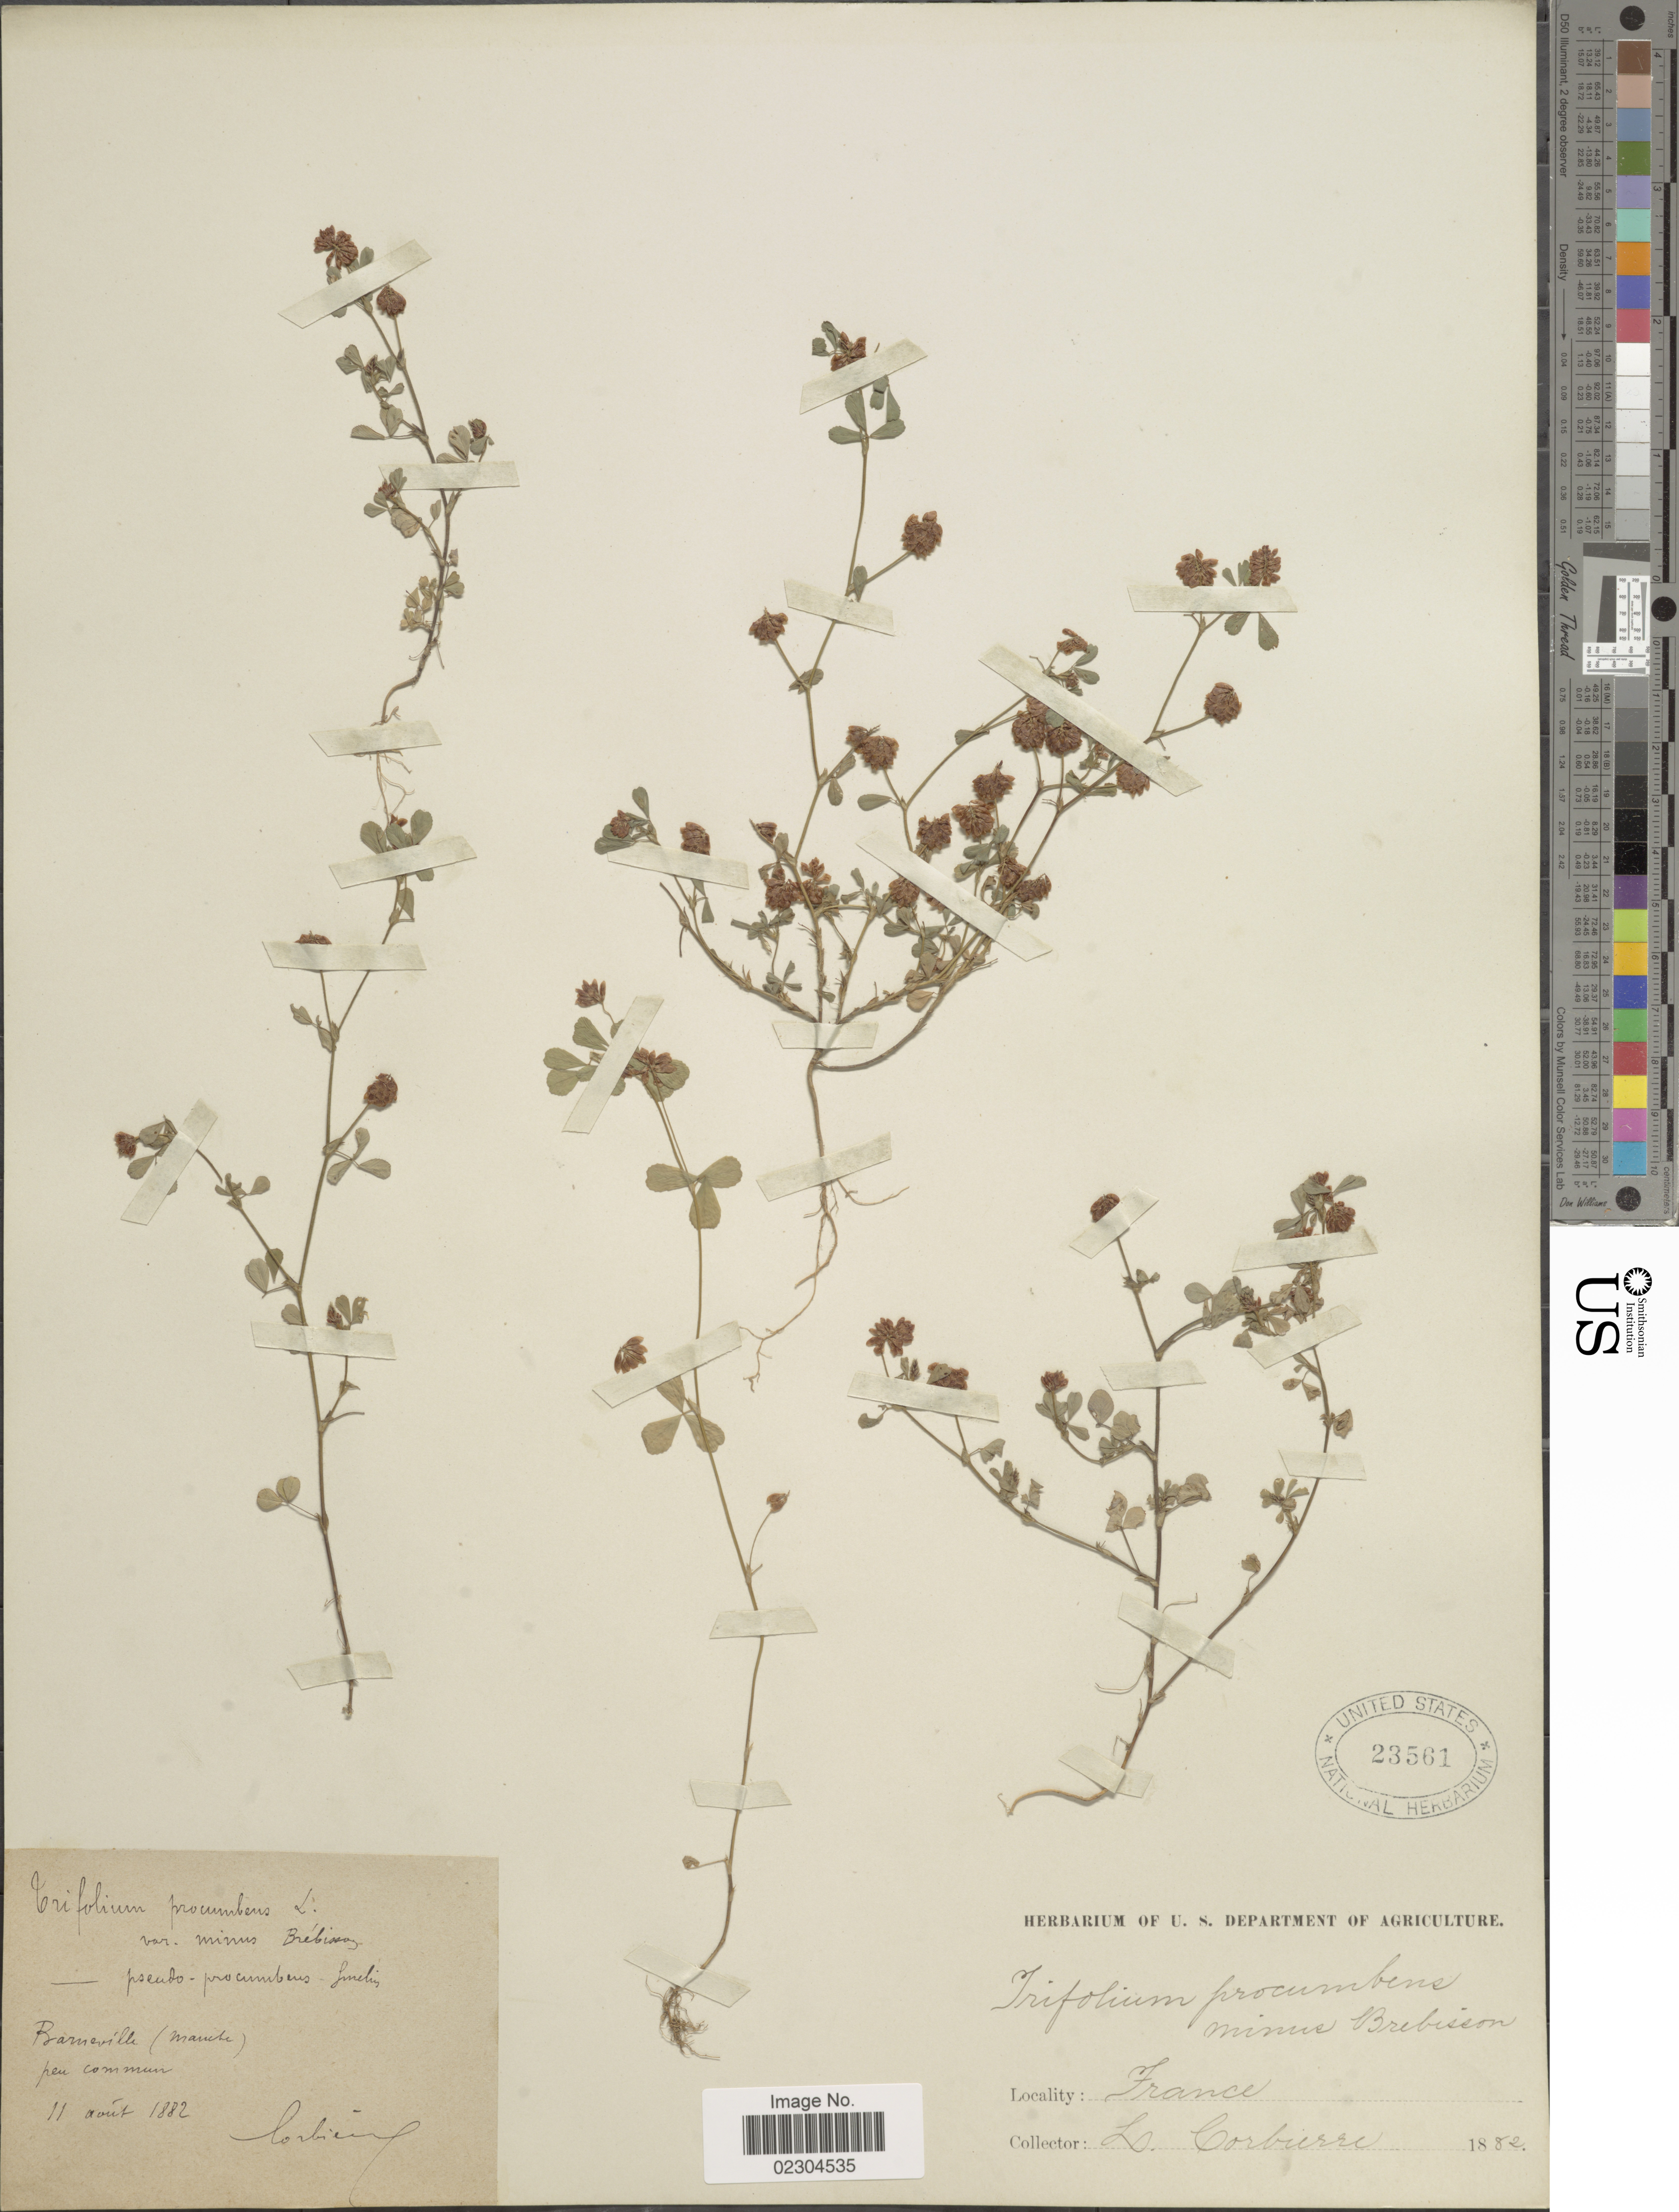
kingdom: Plantae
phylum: Tracheophyta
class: Magnoliopsida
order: Fabales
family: Fabaceae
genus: Trifolium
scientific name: Trifolium procumbens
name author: L.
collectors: L. Corbière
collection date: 1882-08-11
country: France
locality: Barneville (manche) peu commun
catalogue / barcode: US 23561